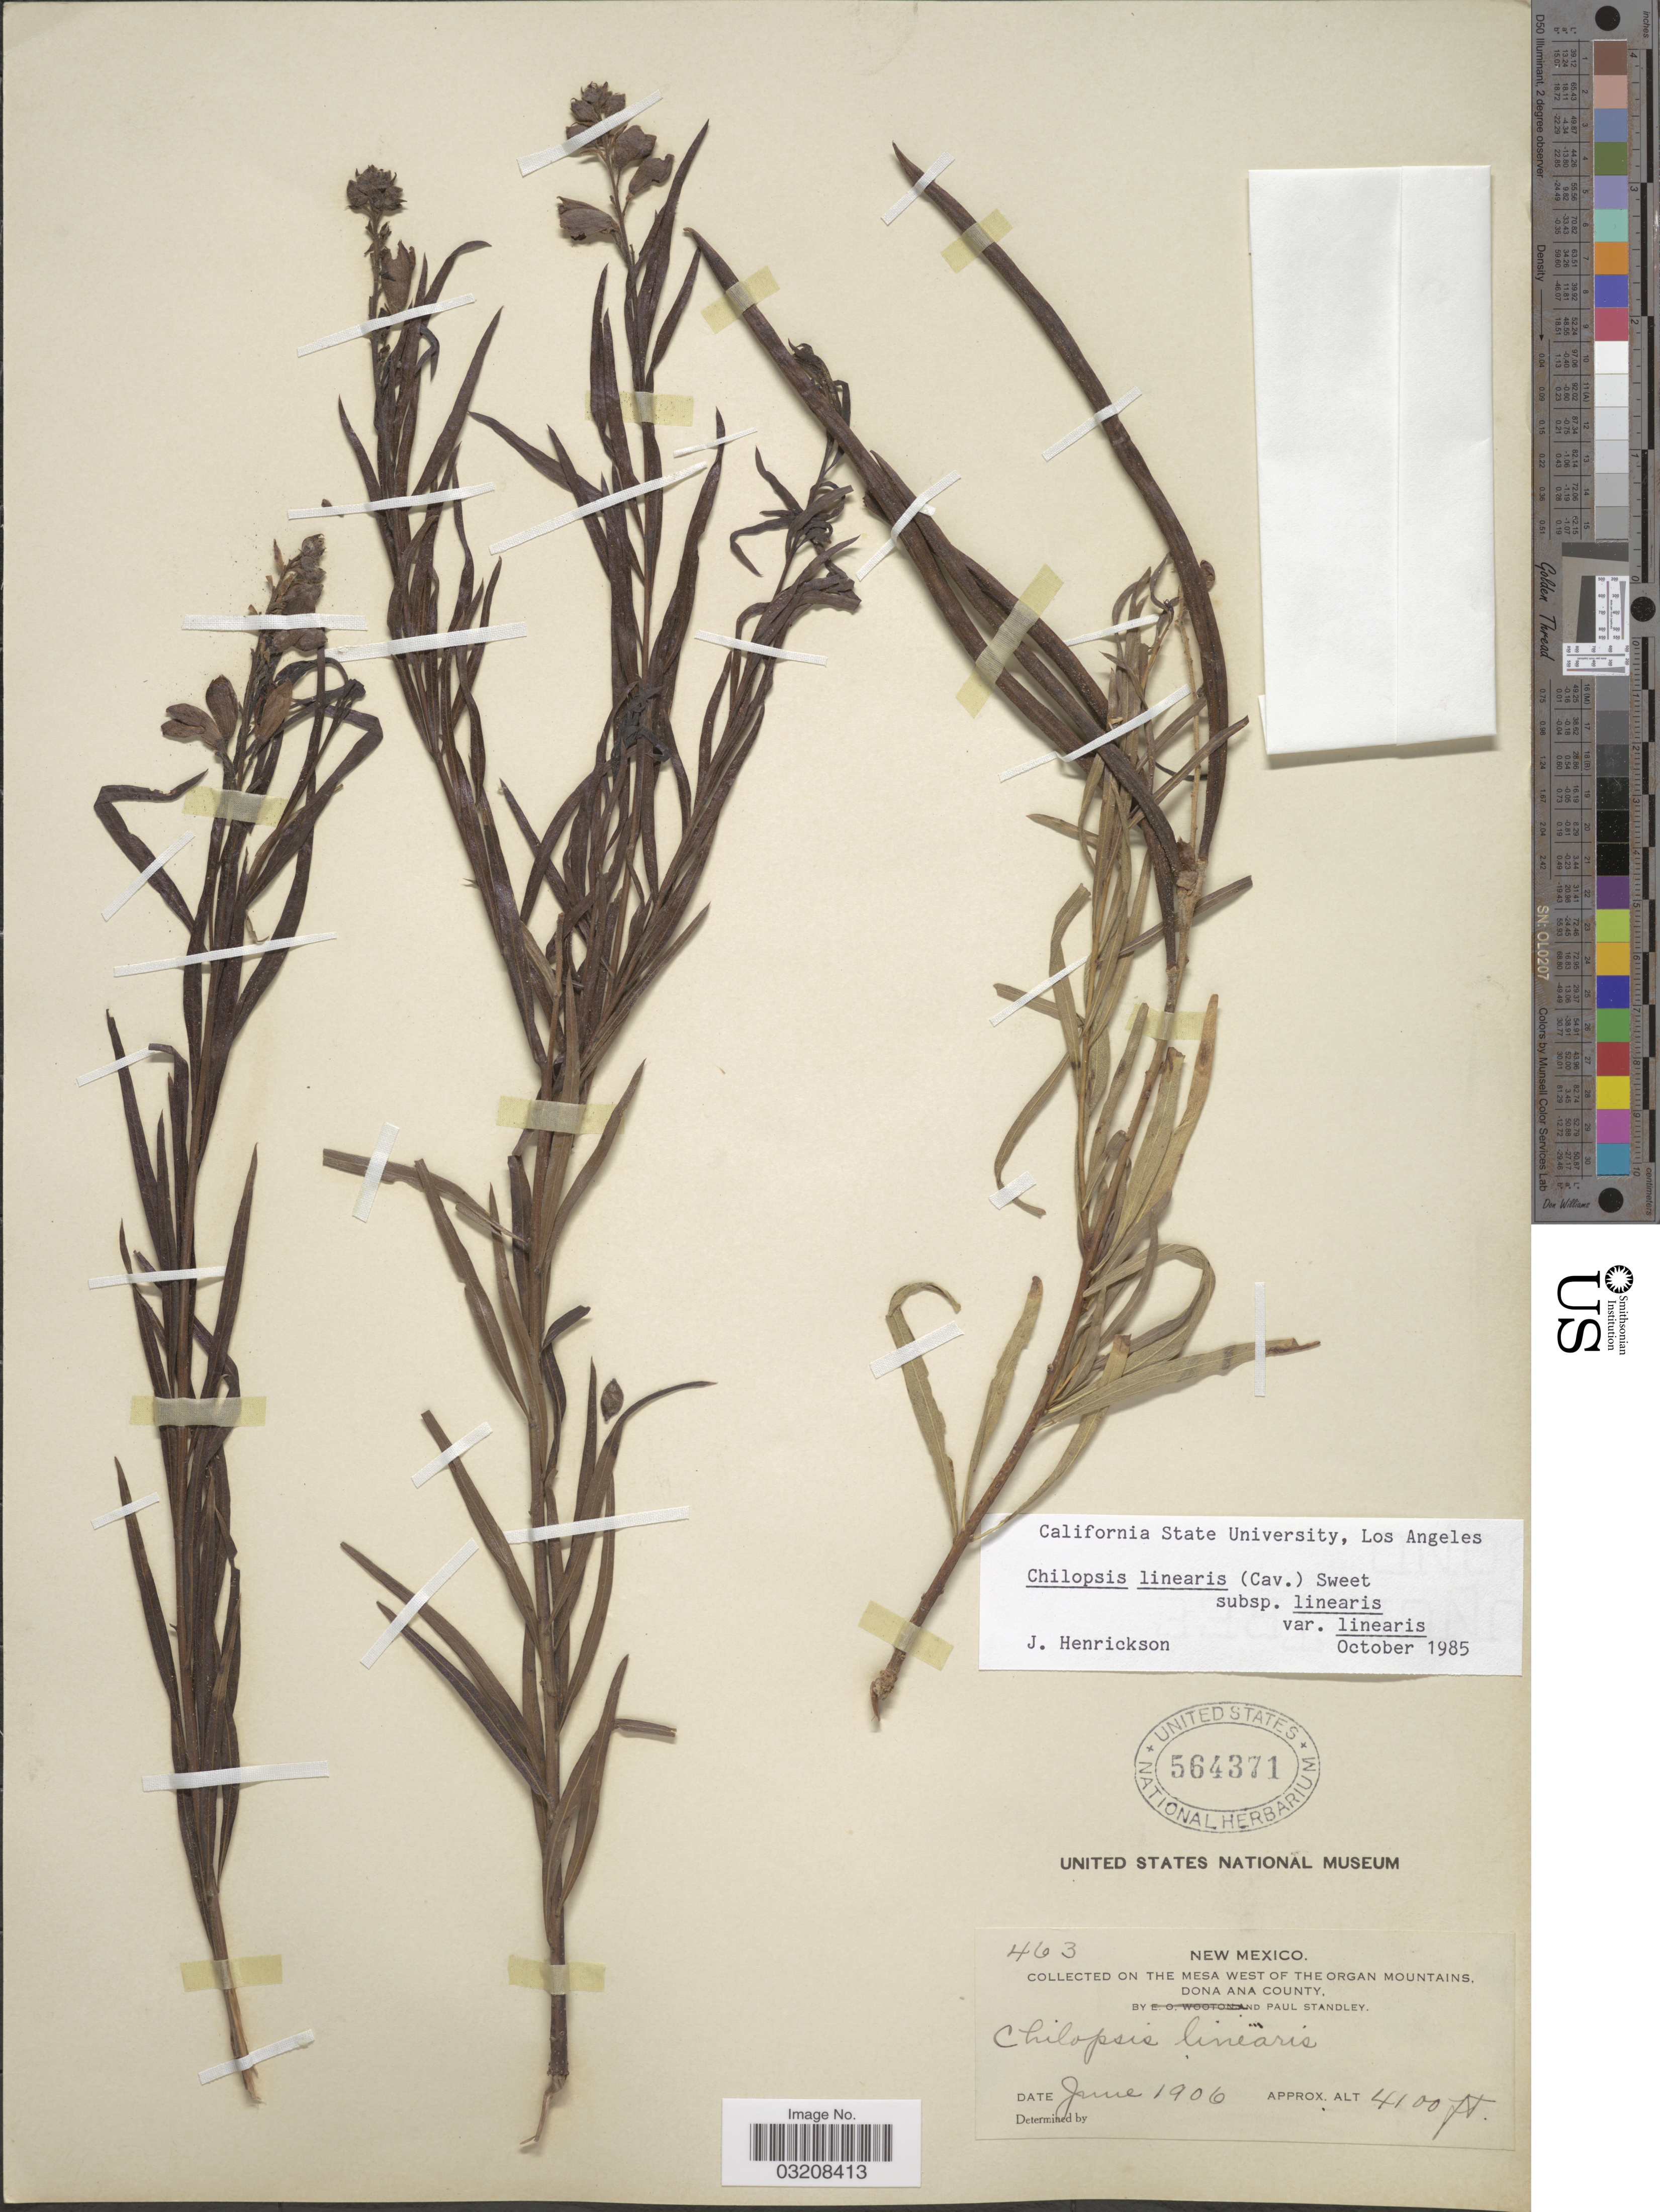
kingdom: Plantae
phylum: Tracheophyta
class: Magnoliopsida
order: Lamiales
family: Bignoniaceae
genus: Chilopsis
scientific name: Chilopsis linearis subsp. linearis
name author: (Cav.) Sweet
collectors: P. C. Standley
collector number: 463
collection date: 1906-06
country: United States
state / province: New Mexico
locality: On the Mesa West of the Organ Mountains, Dona Ana County.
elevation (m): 1250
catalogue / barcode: US 564371